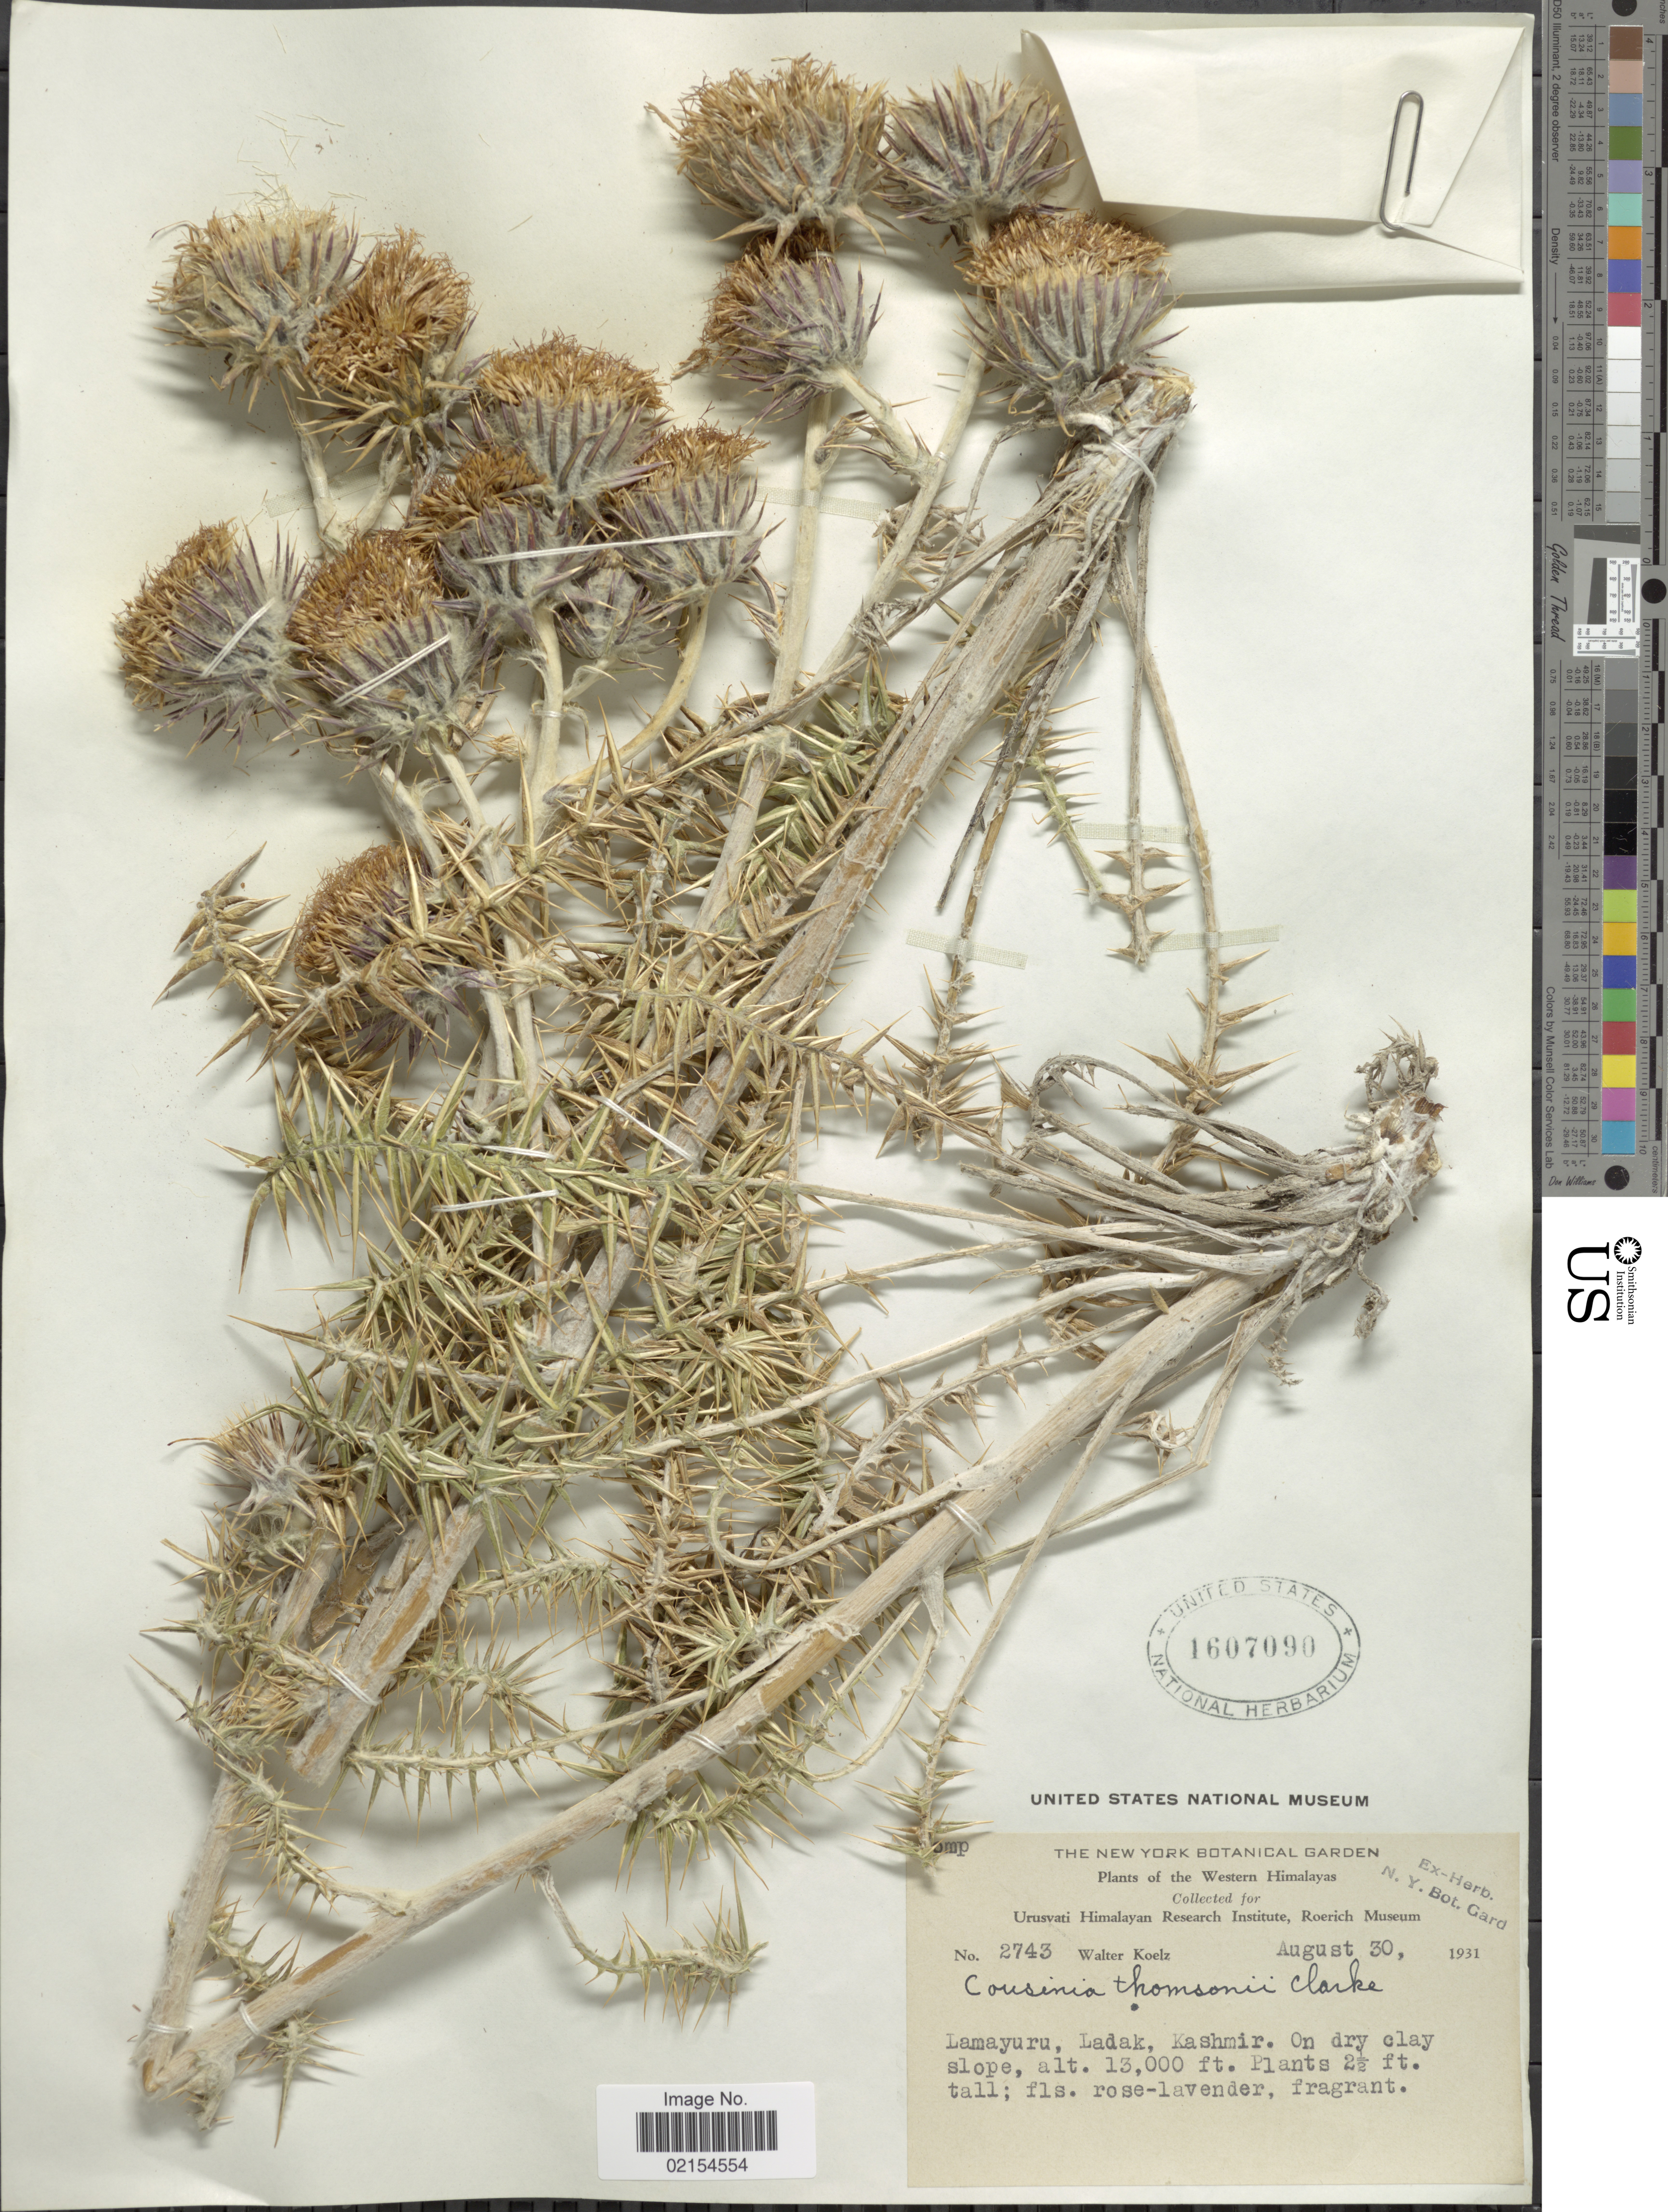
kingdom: Plantae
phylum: Tracheophyta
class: Magnoliopsida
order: Asterales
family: Asteraceae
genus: Cousinia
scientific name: Cousinia thomsonii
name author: C.B. Clarke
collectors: W. N. Koelz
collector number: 2743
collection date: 1931-08-30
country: India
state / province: Ladakh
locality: Western Himalayas, Lamayuru, Ladak, Kashmir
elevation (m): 3962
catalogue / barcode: US 1607090